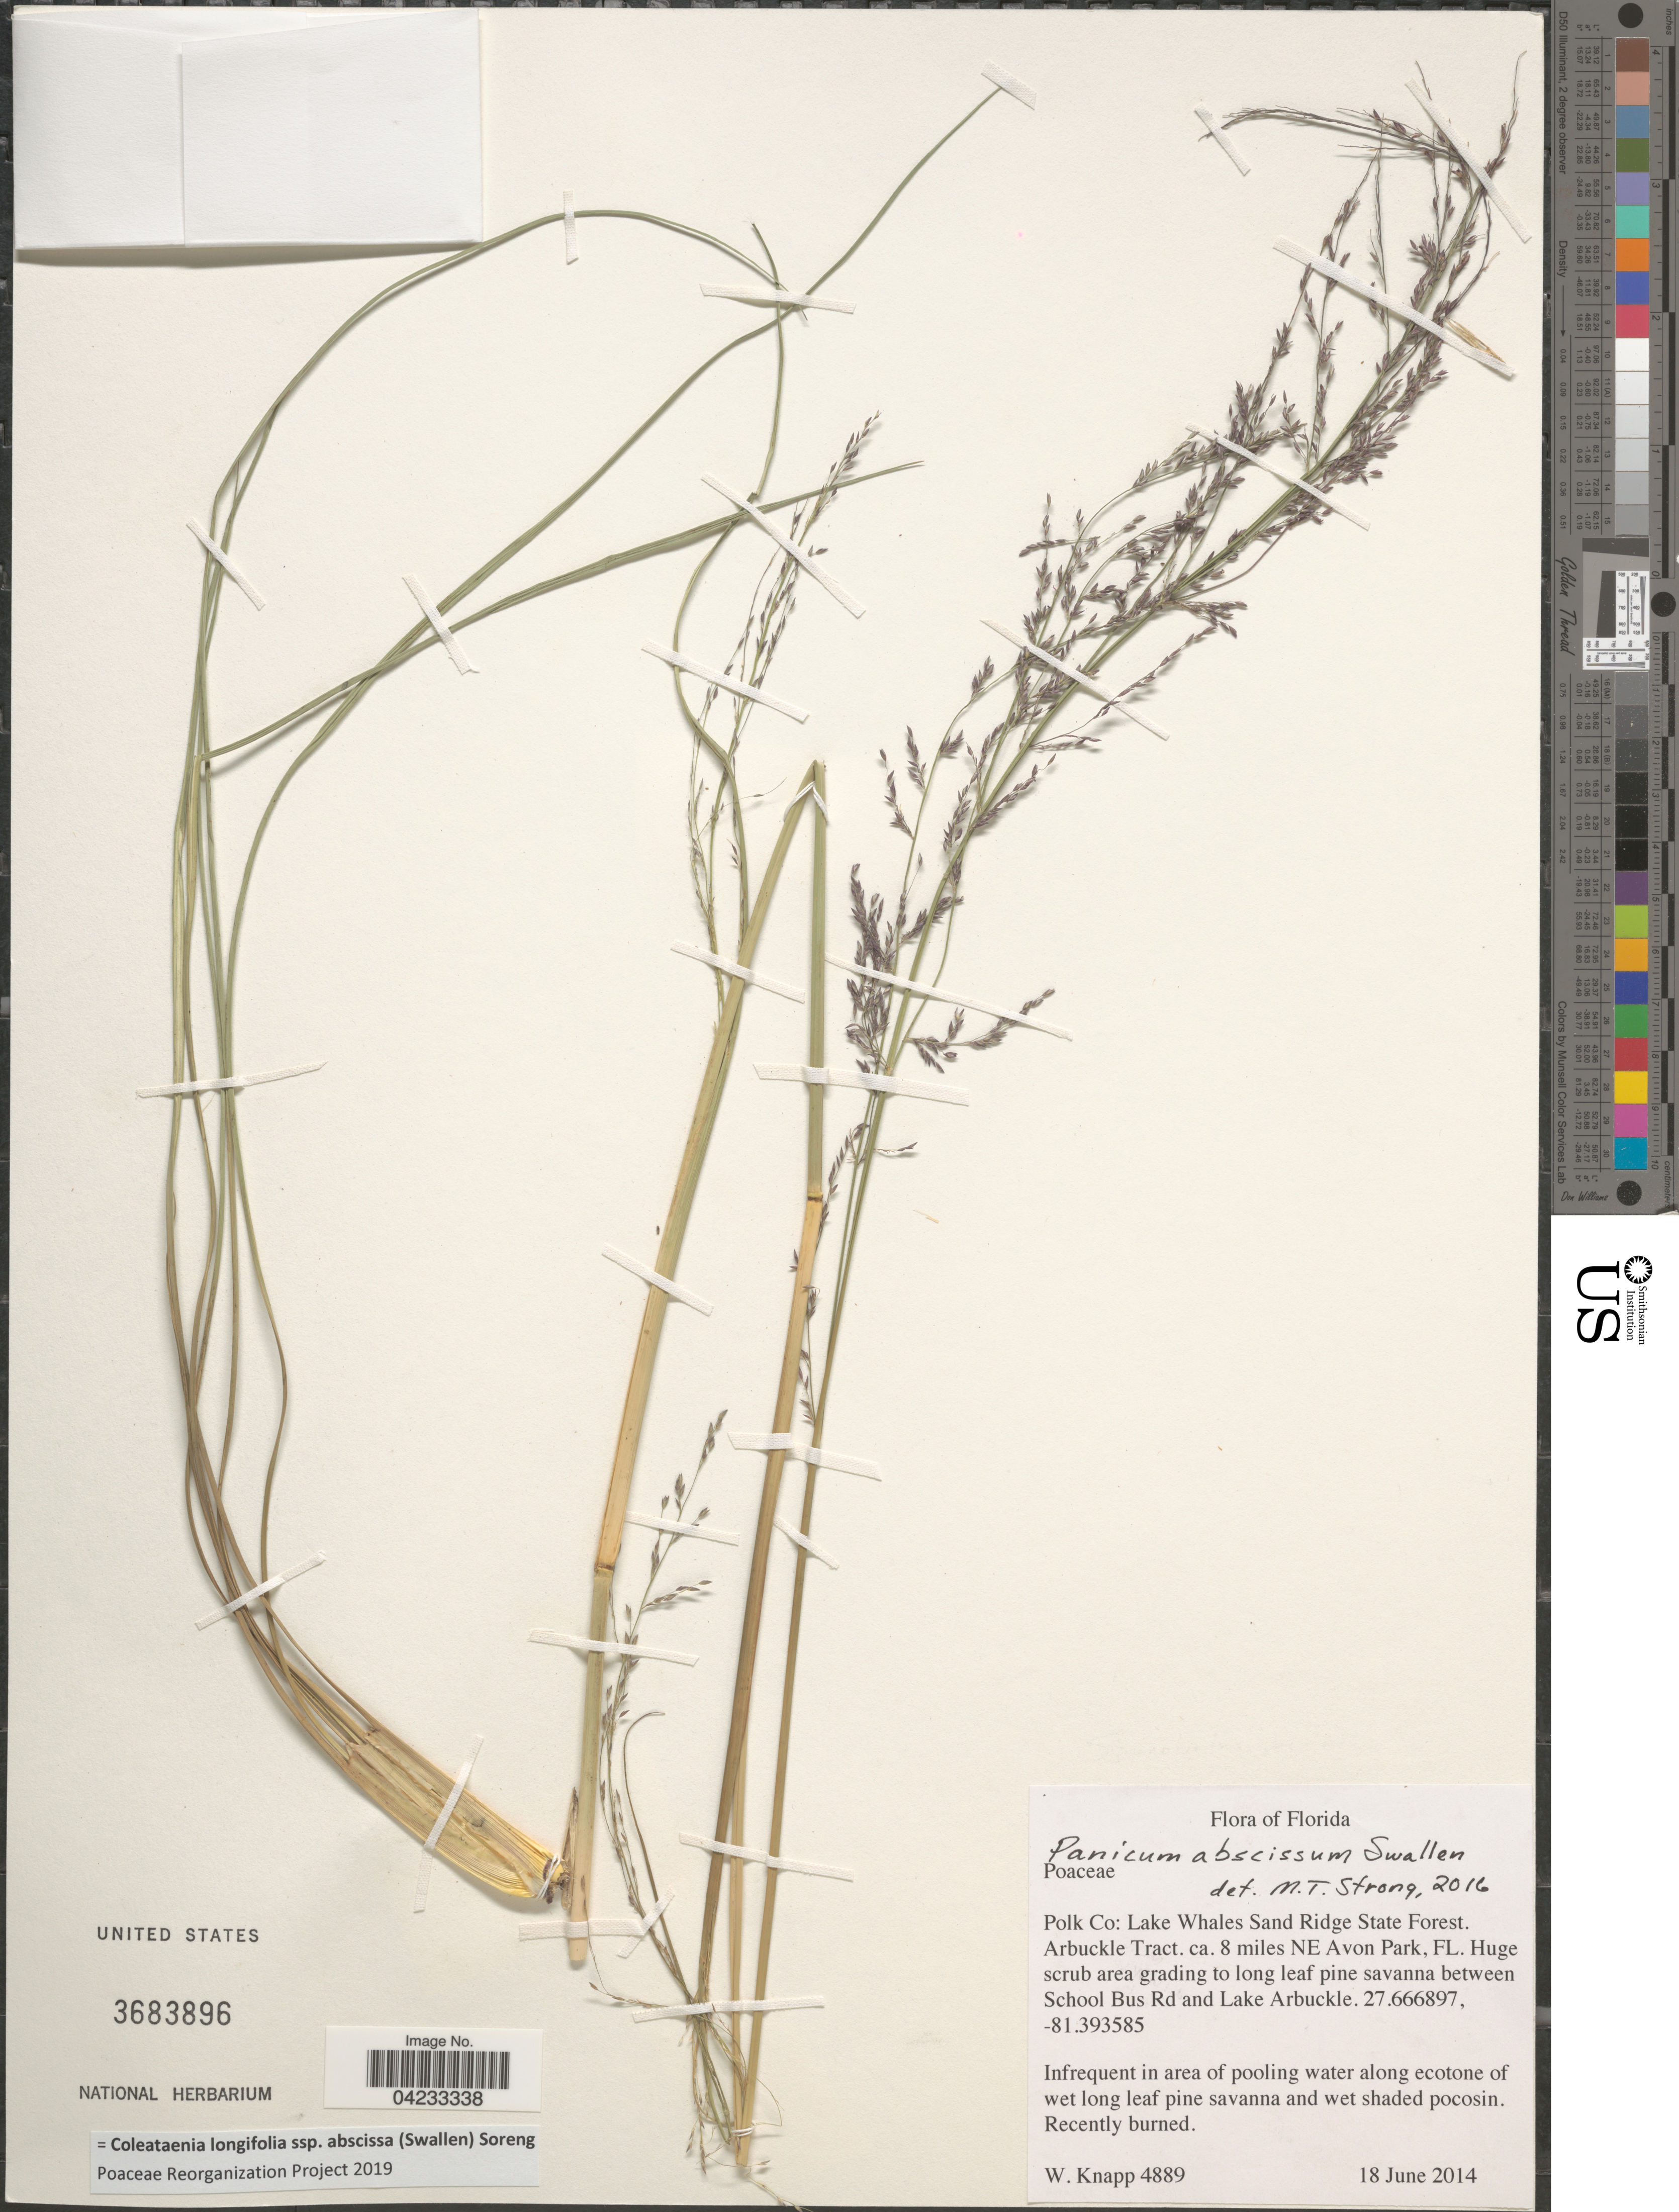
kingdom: Plantae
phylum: Tracheophyta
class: Liliopsida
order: Poales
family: Poaceae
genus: Coleataenia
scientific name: Coleataenia longifolia subsp. abscissa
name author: (Swallen) Soreng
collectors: W. Knapp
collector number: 4889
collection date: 2014-06-18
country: United States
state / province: Florida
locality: Polk Co: Lake Whales Sand Ridge State Forest. Arbuckle Tract. ca. 8 miles NE Avon Park. Huge scrub area grading to long leaf pine savanna between School Bus Rd and Lake Arbuckle.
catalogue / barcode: US 3683896